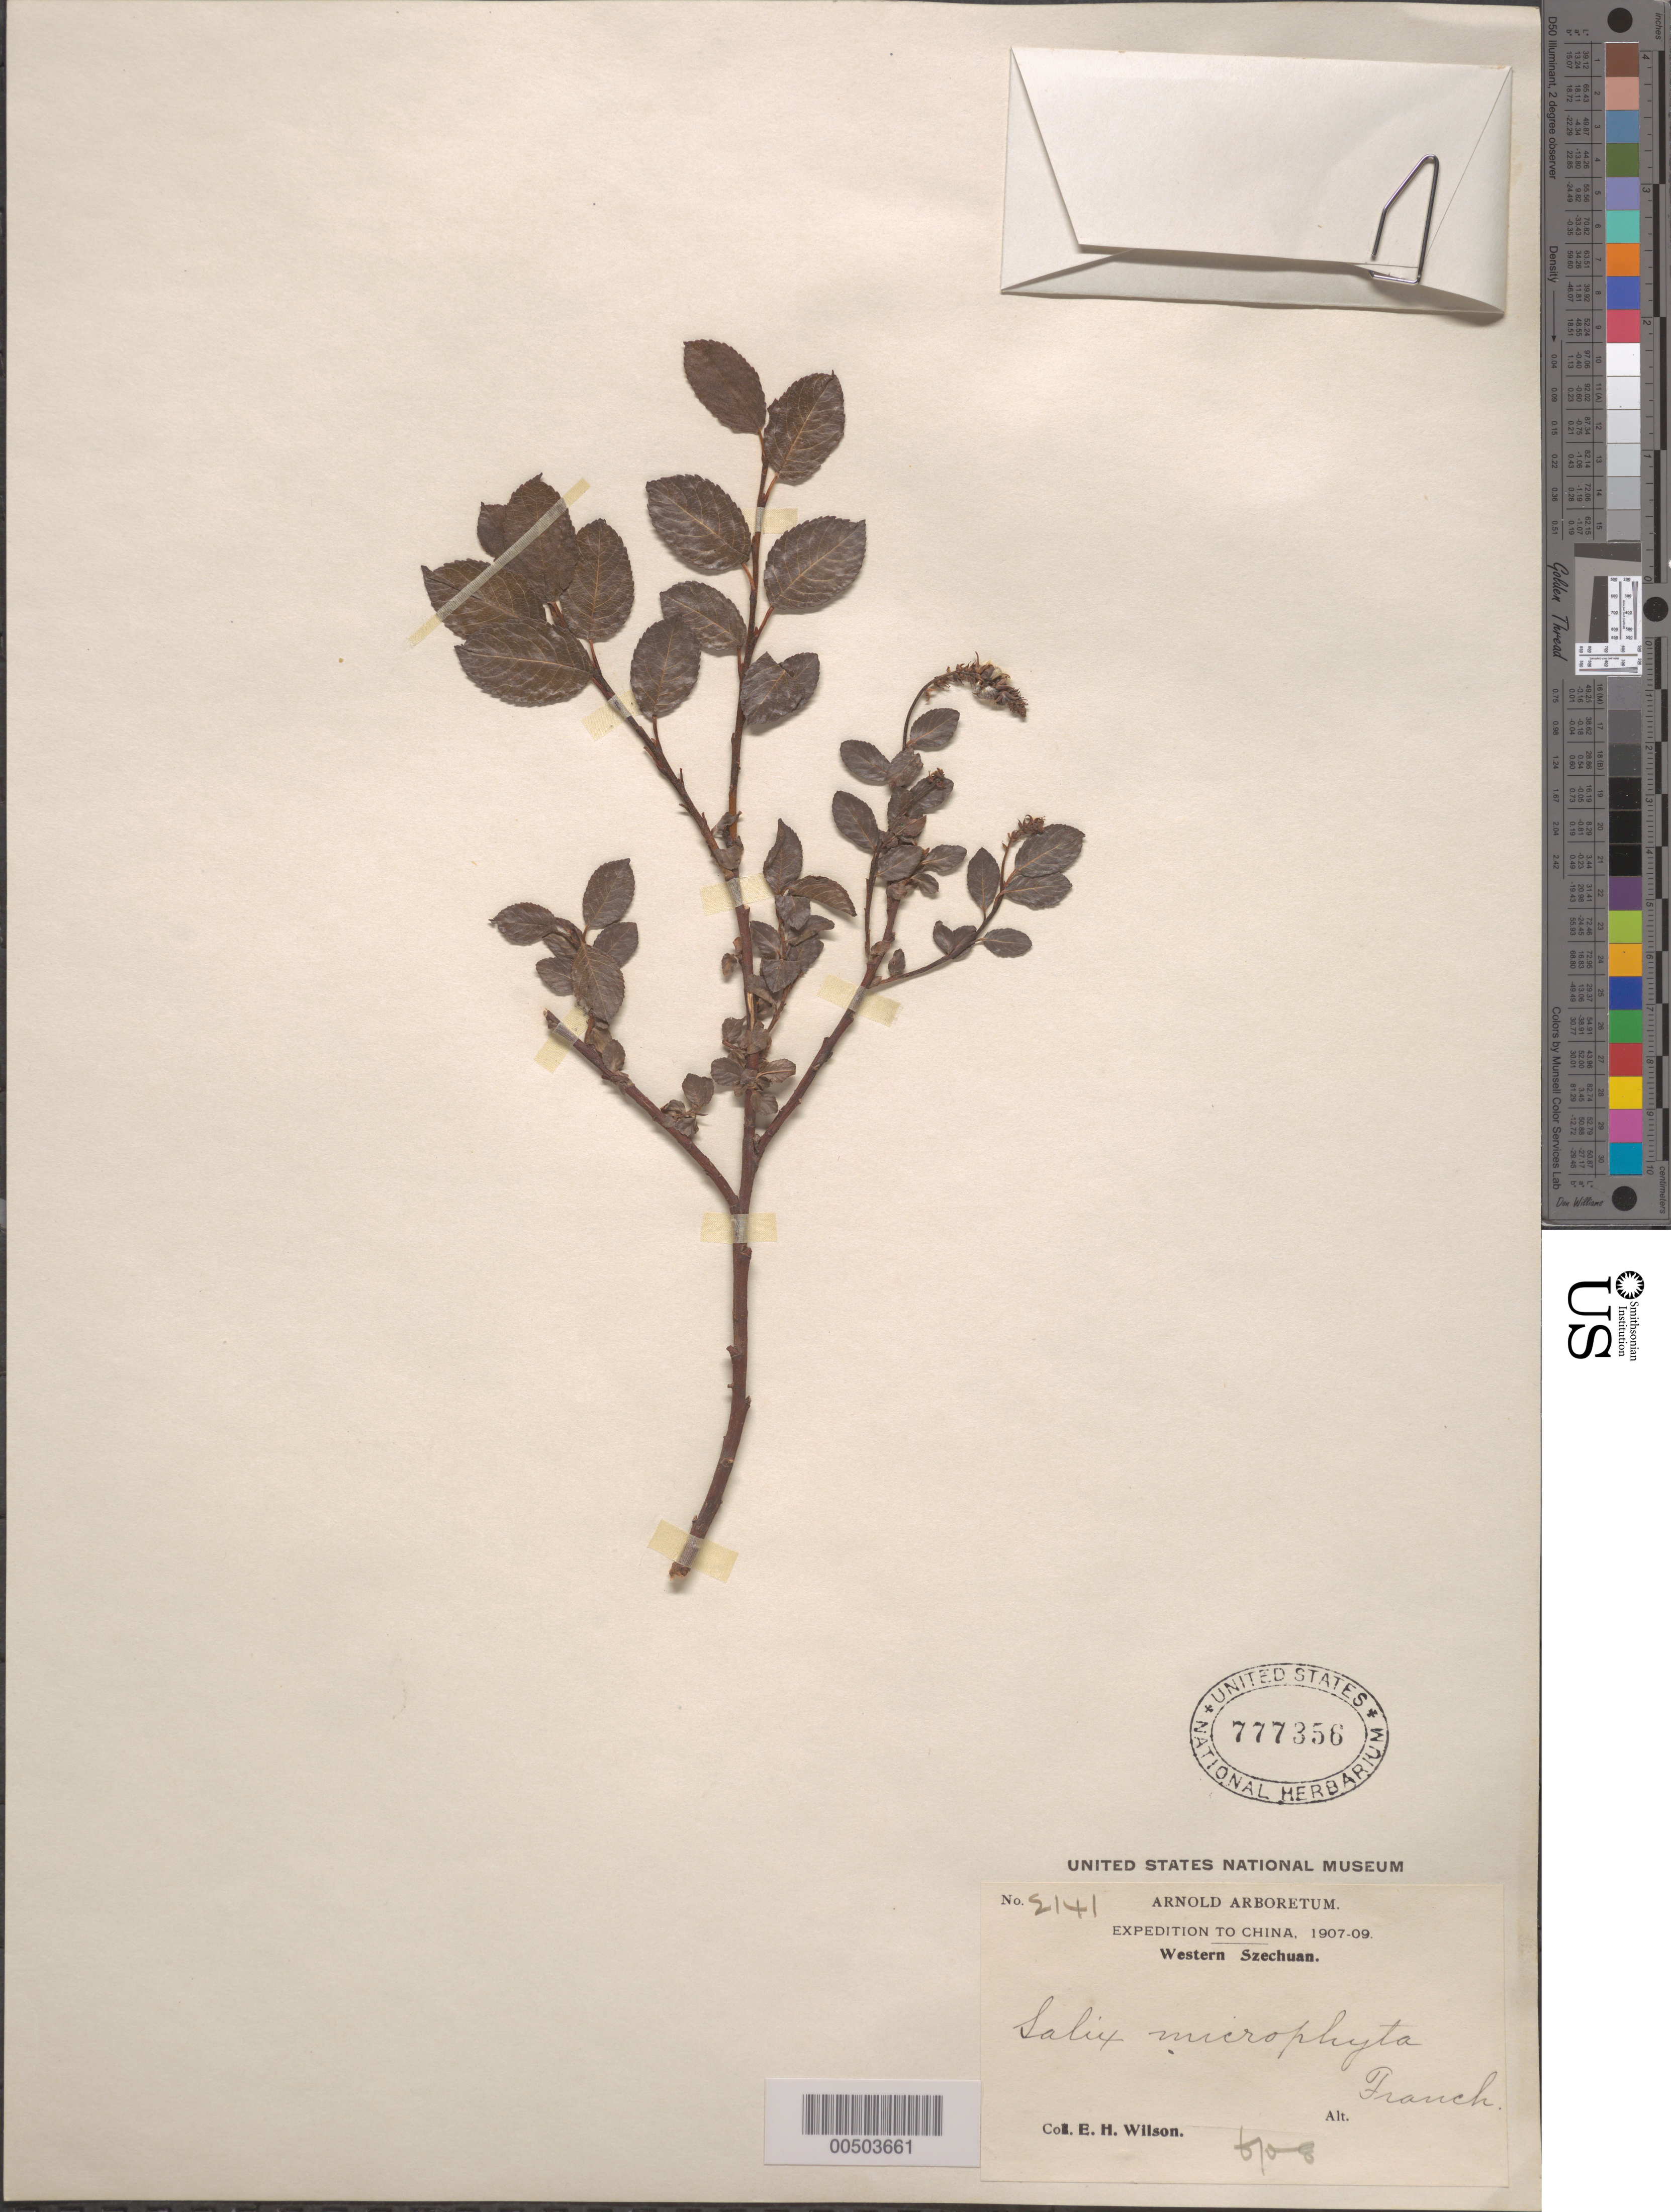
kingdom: Plantae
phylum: Tracheophyta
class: Magnoliopsida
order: Malpighiales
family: Salicaceae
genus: Salix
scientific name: Salix microphyta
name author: Franch.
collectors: E. H. Wilson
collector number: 2141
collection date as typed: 1907 to -- --- 1909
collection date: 1907/1909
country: China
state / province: Sichuan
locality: Western Szechuan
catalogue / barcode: US 777356